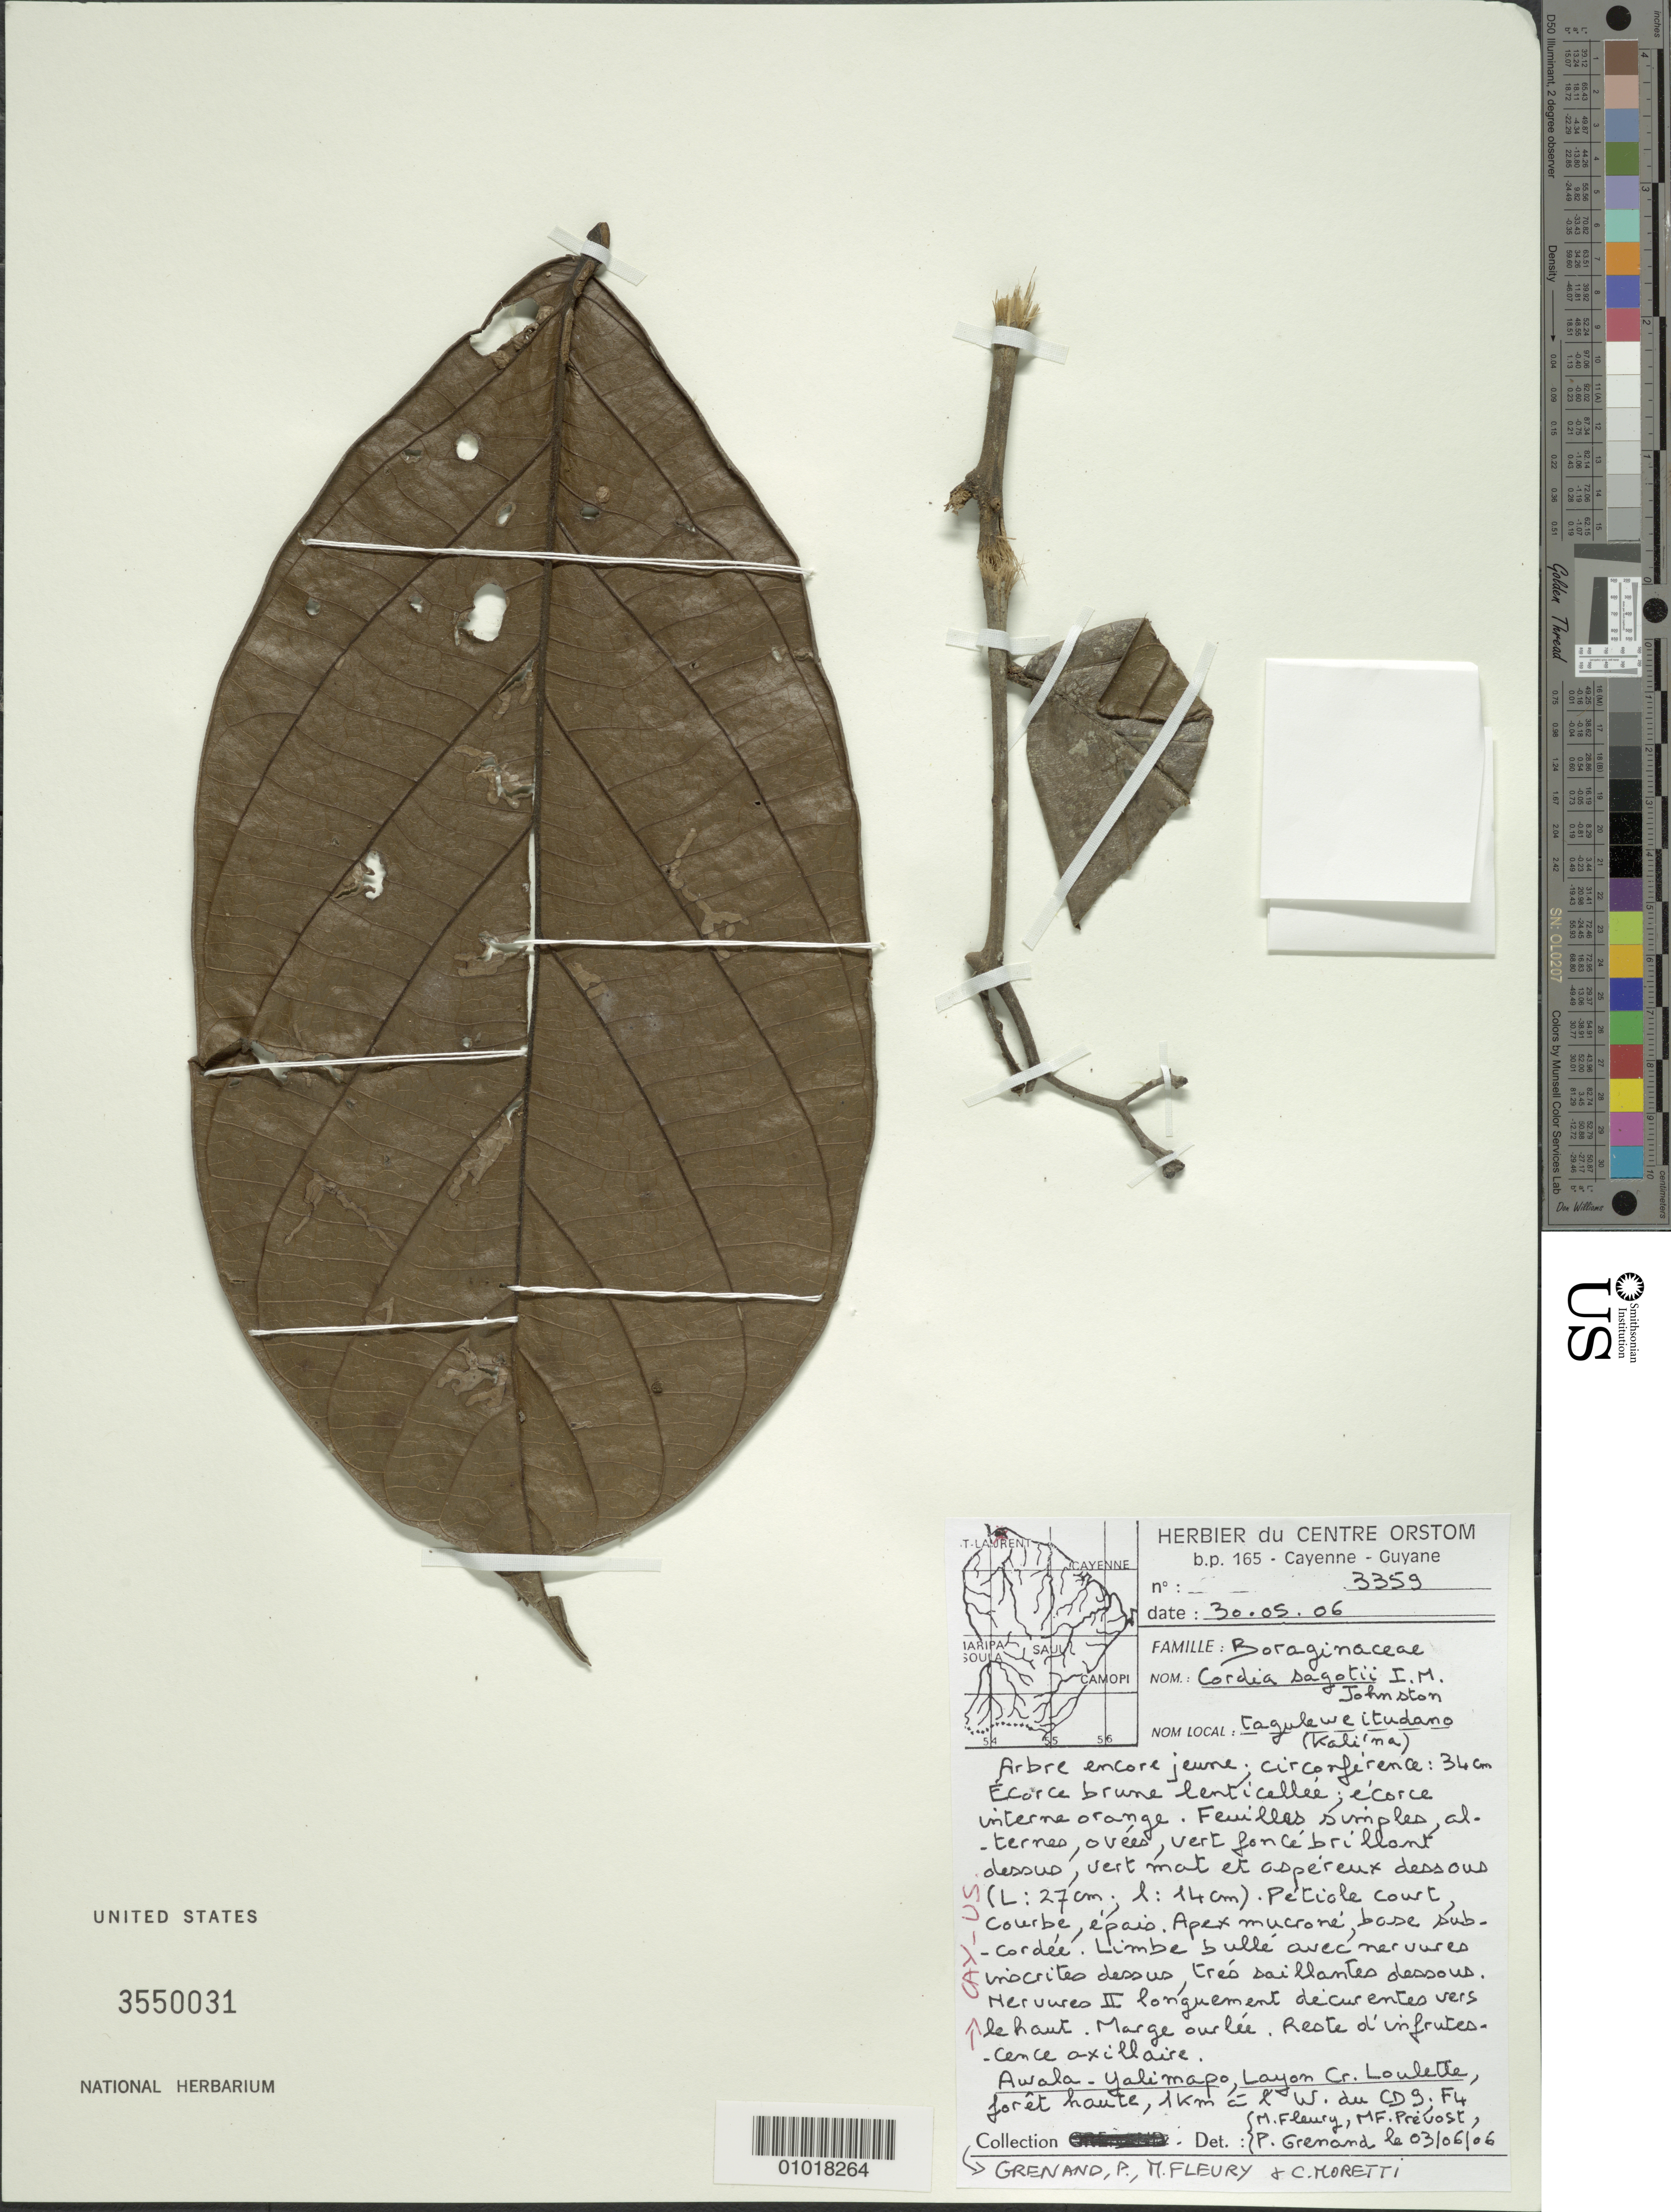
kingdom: Plantae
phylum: Tracheophyta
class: Magnoliopsida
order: Boraginales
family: Cordiaceae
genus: Cordia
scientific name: Cordia sagotii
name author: I.M. Johnst.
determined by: Fleury, M.; Prévost, M.-F.; Grenand, P.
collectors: P. Grenand, M. Fleury & C. Moretti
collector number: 3359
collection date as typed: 30-May-06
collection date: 2006-05-30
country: French Guiana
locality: Awala - Yalimapo, Layon Cr. Loulette; 1km a W du CD 9; F4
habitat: Foret haute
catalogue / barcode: US 3550031